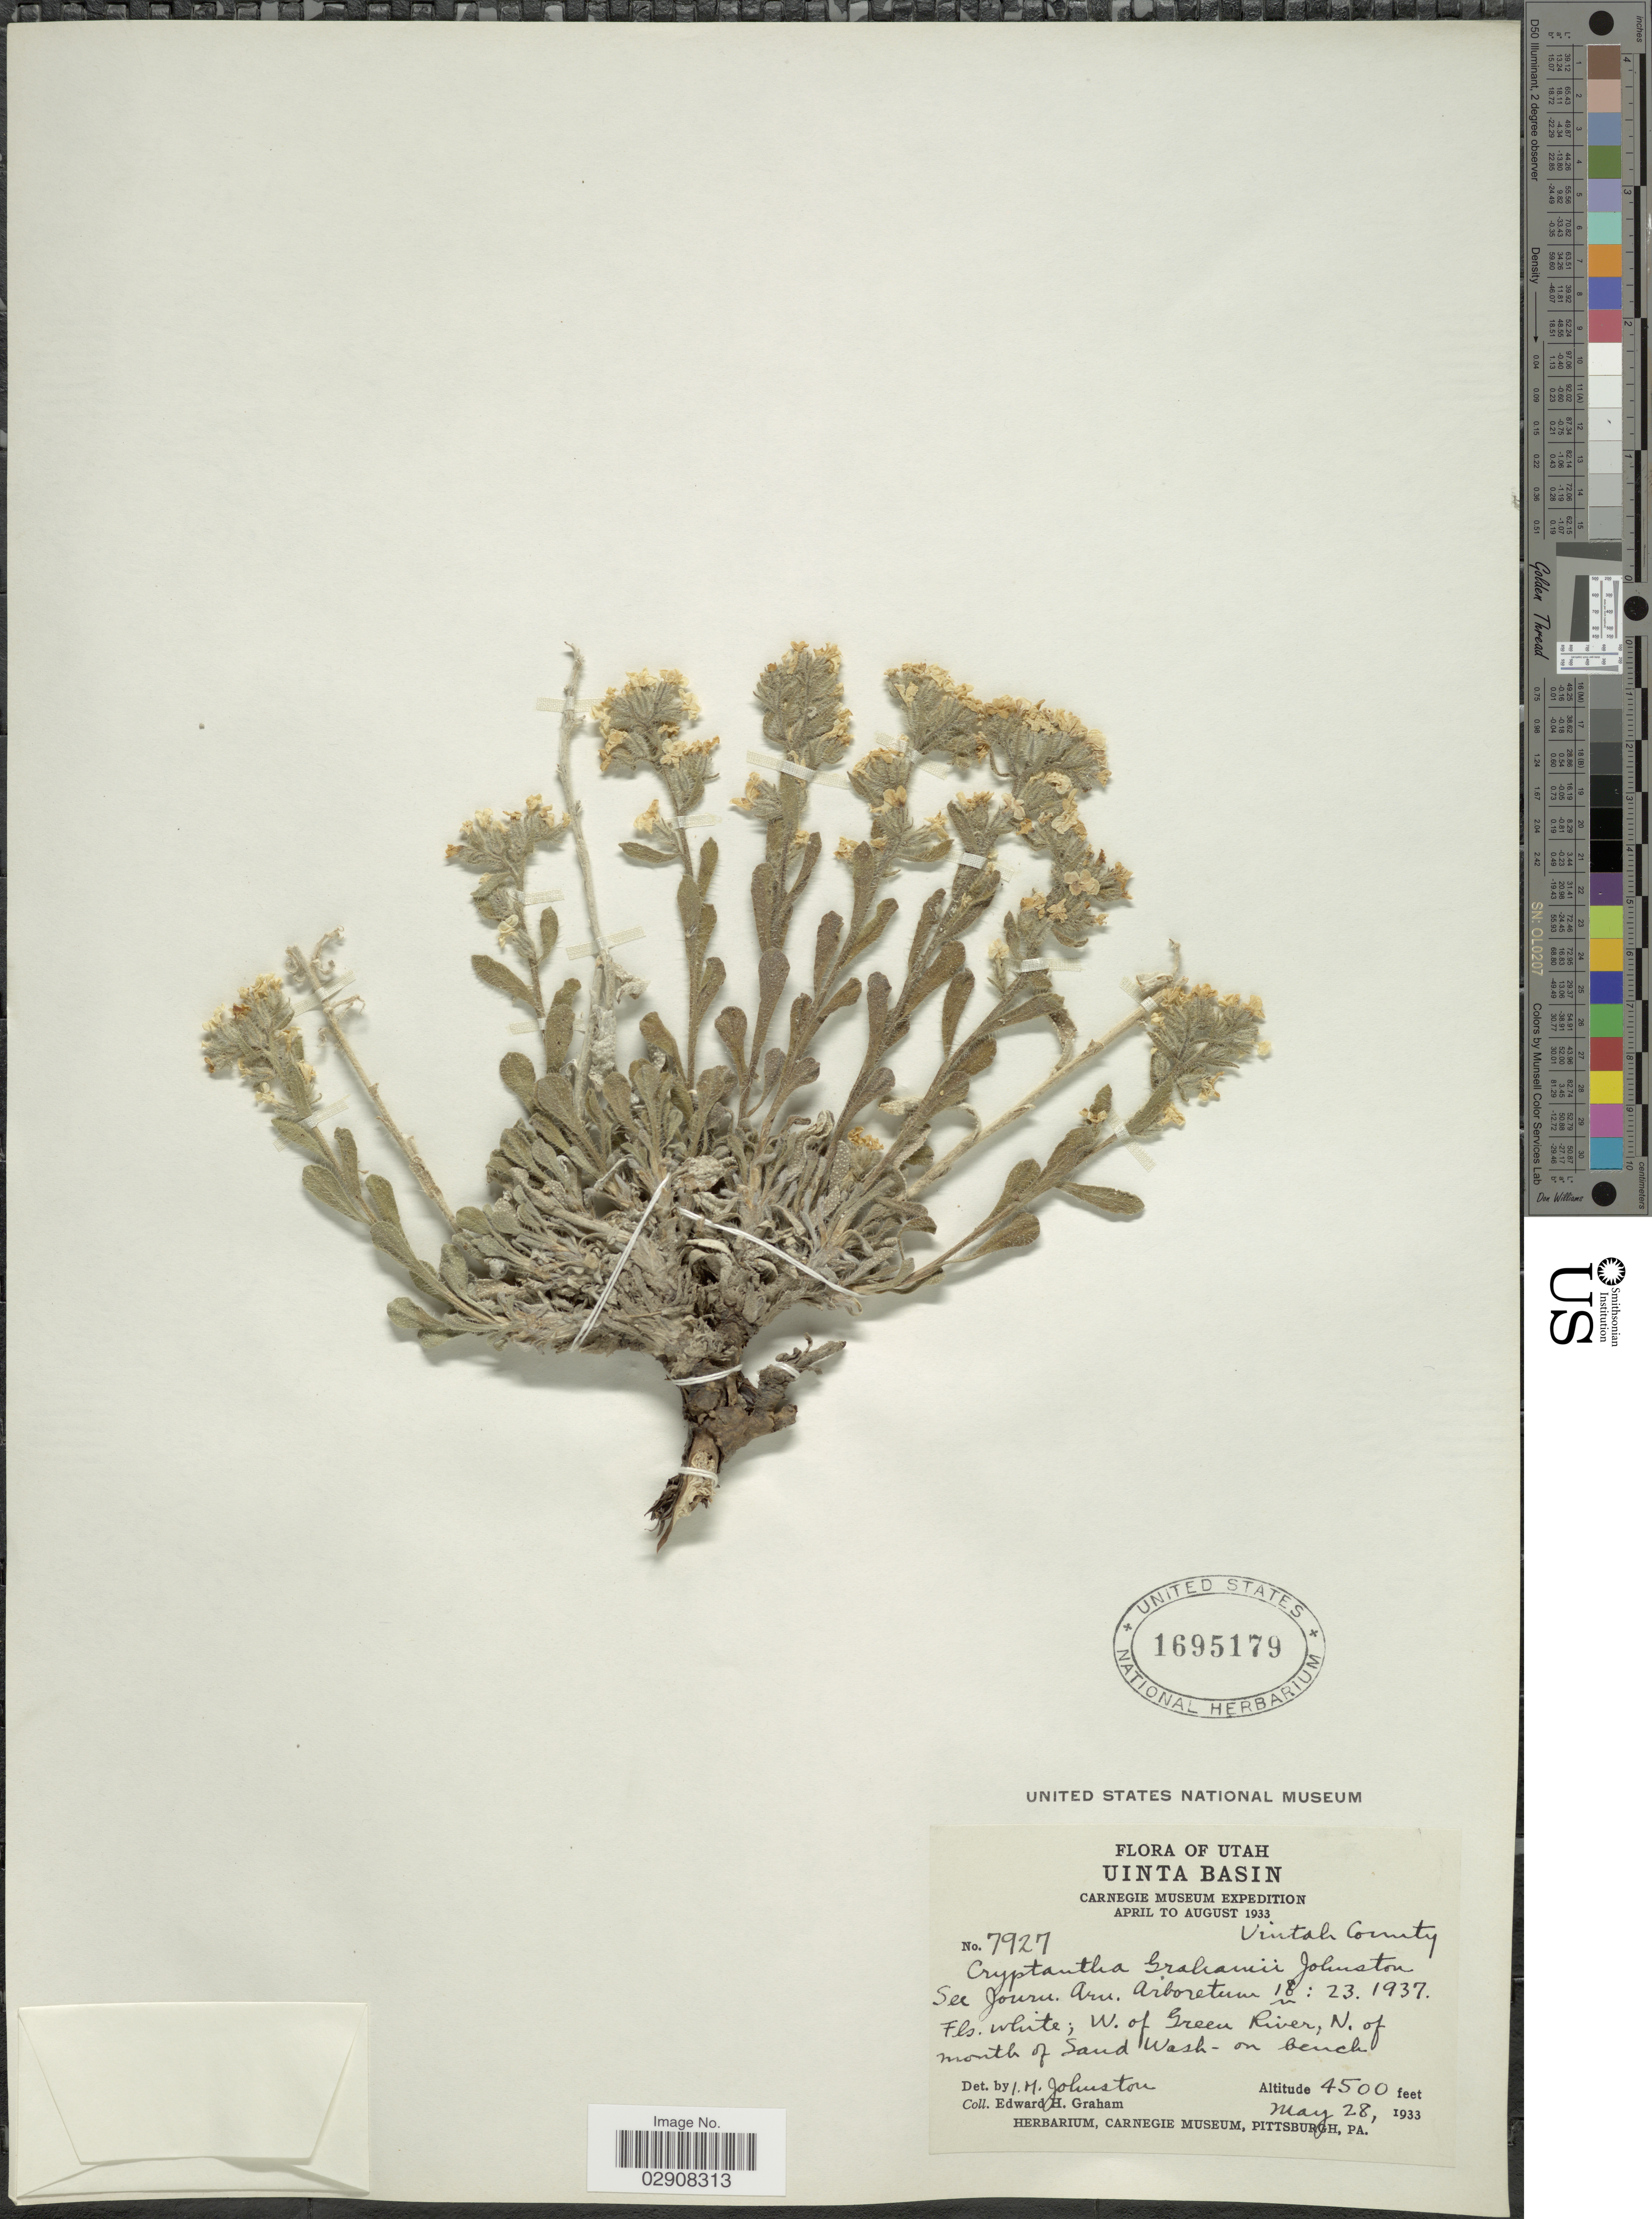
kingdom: Plantae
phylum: Tracheophyta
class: Magnoliopsida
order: Boraginales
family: Boraginaceae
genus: Cryptantha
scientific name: Cryptantha muriculata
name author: (A. DC.) Greene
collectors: E. H. Graham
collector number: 7927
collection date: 1933-05-28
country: United States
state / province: Utah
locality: Uinta Basin. W. of Green River, N. of mouth of Sand Wash.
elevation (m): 1372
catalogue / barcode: US 1695179